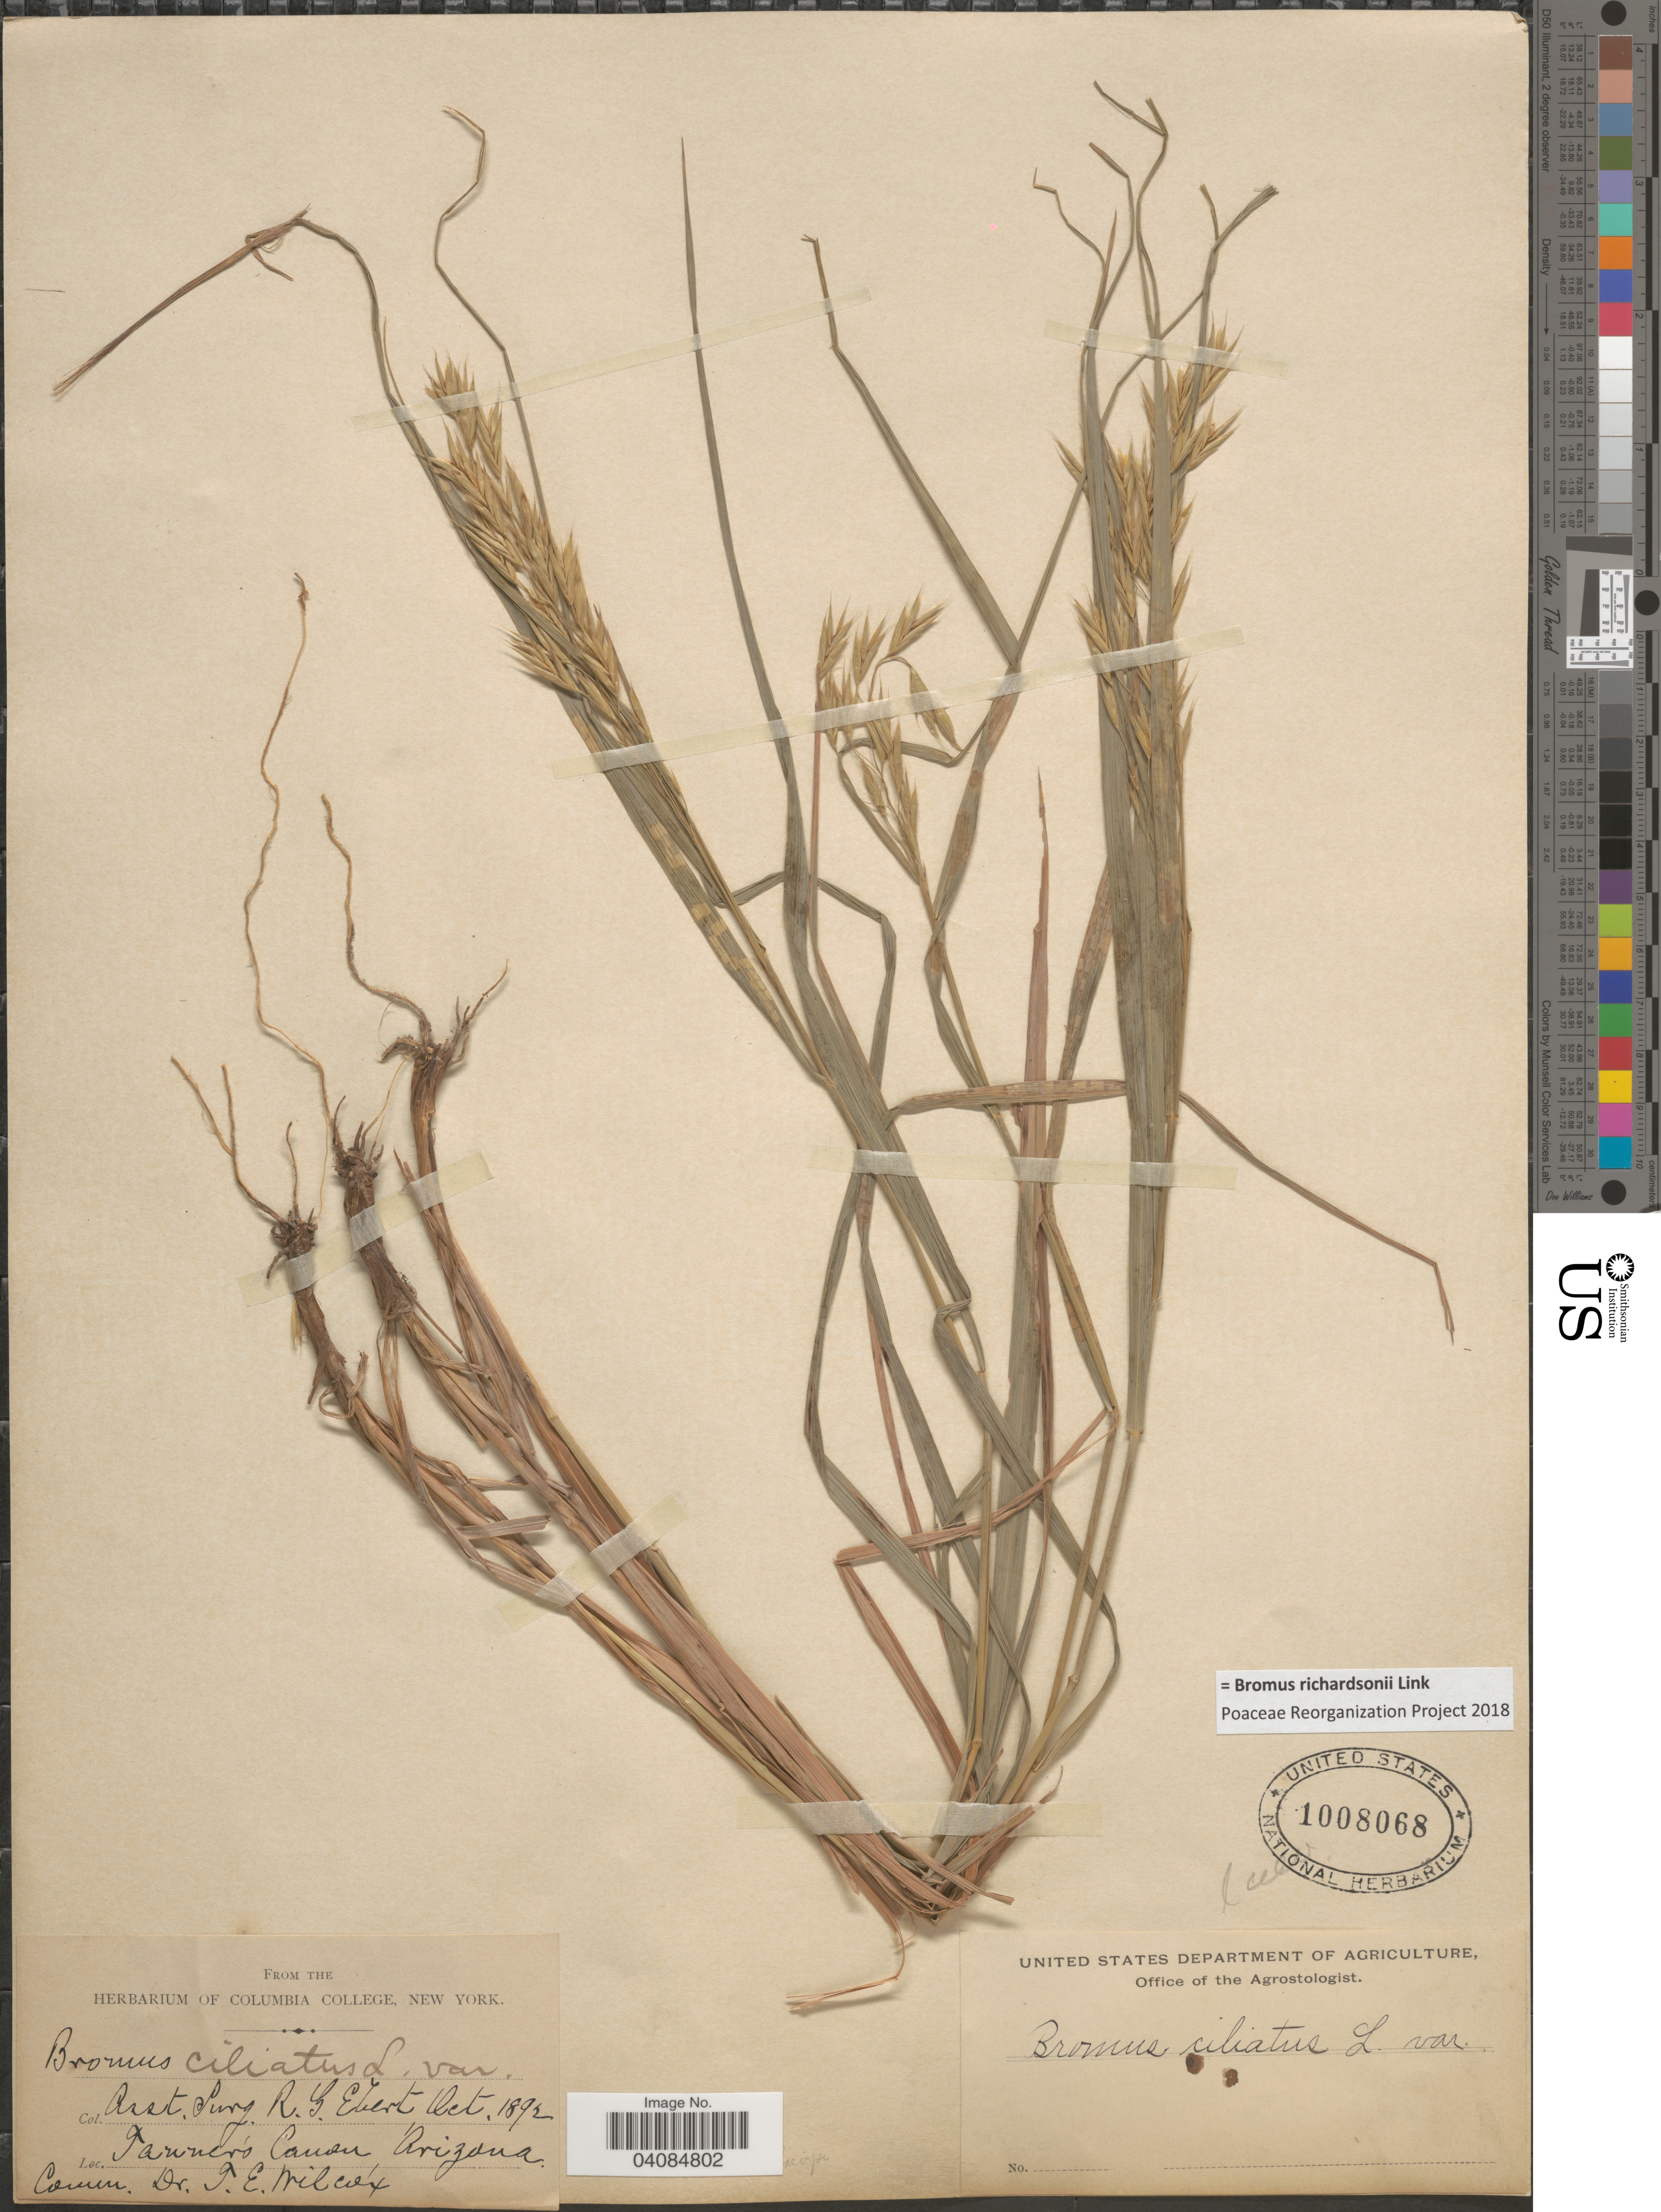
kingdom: Plantae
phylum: Tracheophyta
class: Liliopsida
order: Poales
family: Poaceae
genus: Bromus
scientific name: Bromus richardsonii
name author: Link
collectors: R. Eebert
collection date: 1892-10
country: United States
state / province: Arizona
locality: Tanner's Canon.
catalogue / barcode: US 1008068